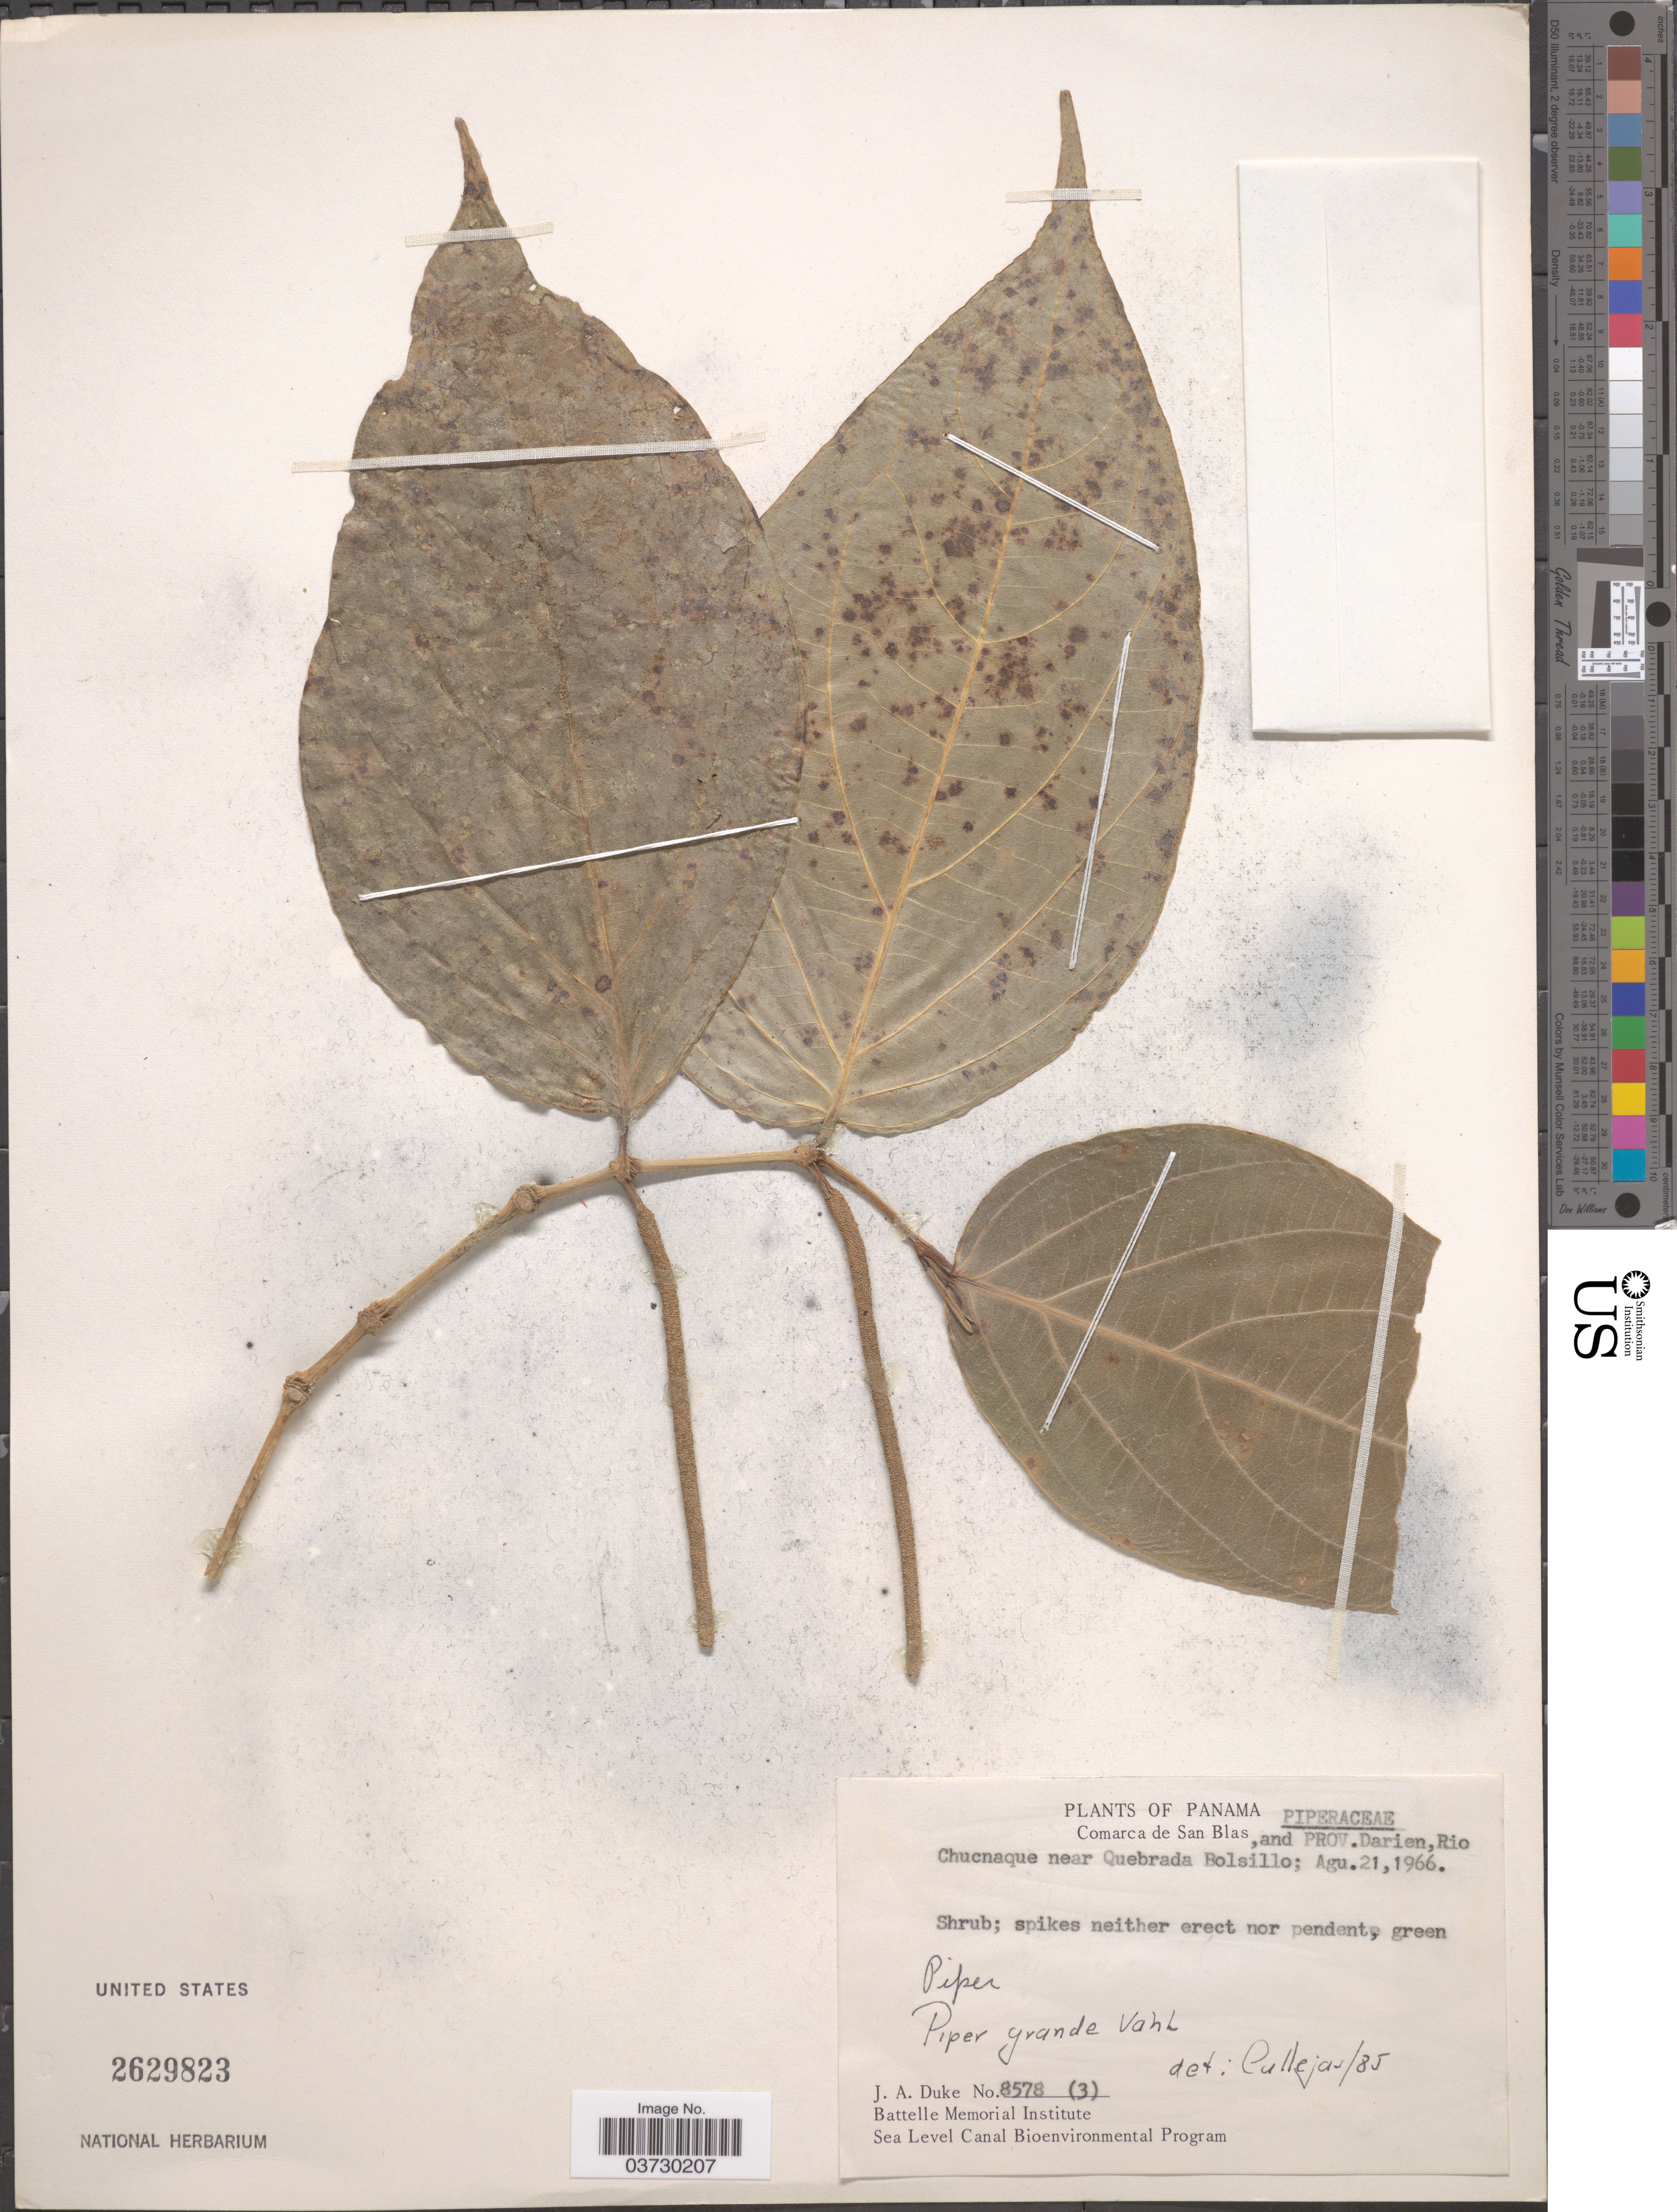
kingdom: Plantae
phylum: Tracheophyta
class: Magnoliopsida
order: Piperales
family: Piperaceae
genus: Piper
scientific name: Piper grande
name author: Vahl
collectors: J. A. Duke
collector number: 8578(3)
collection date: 1966-08-21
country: Panama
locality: Comarca de San Blas. and Prov. Darien, Rio Chucnaque near Quebrada Bolsillo.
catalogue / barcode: US 2629823